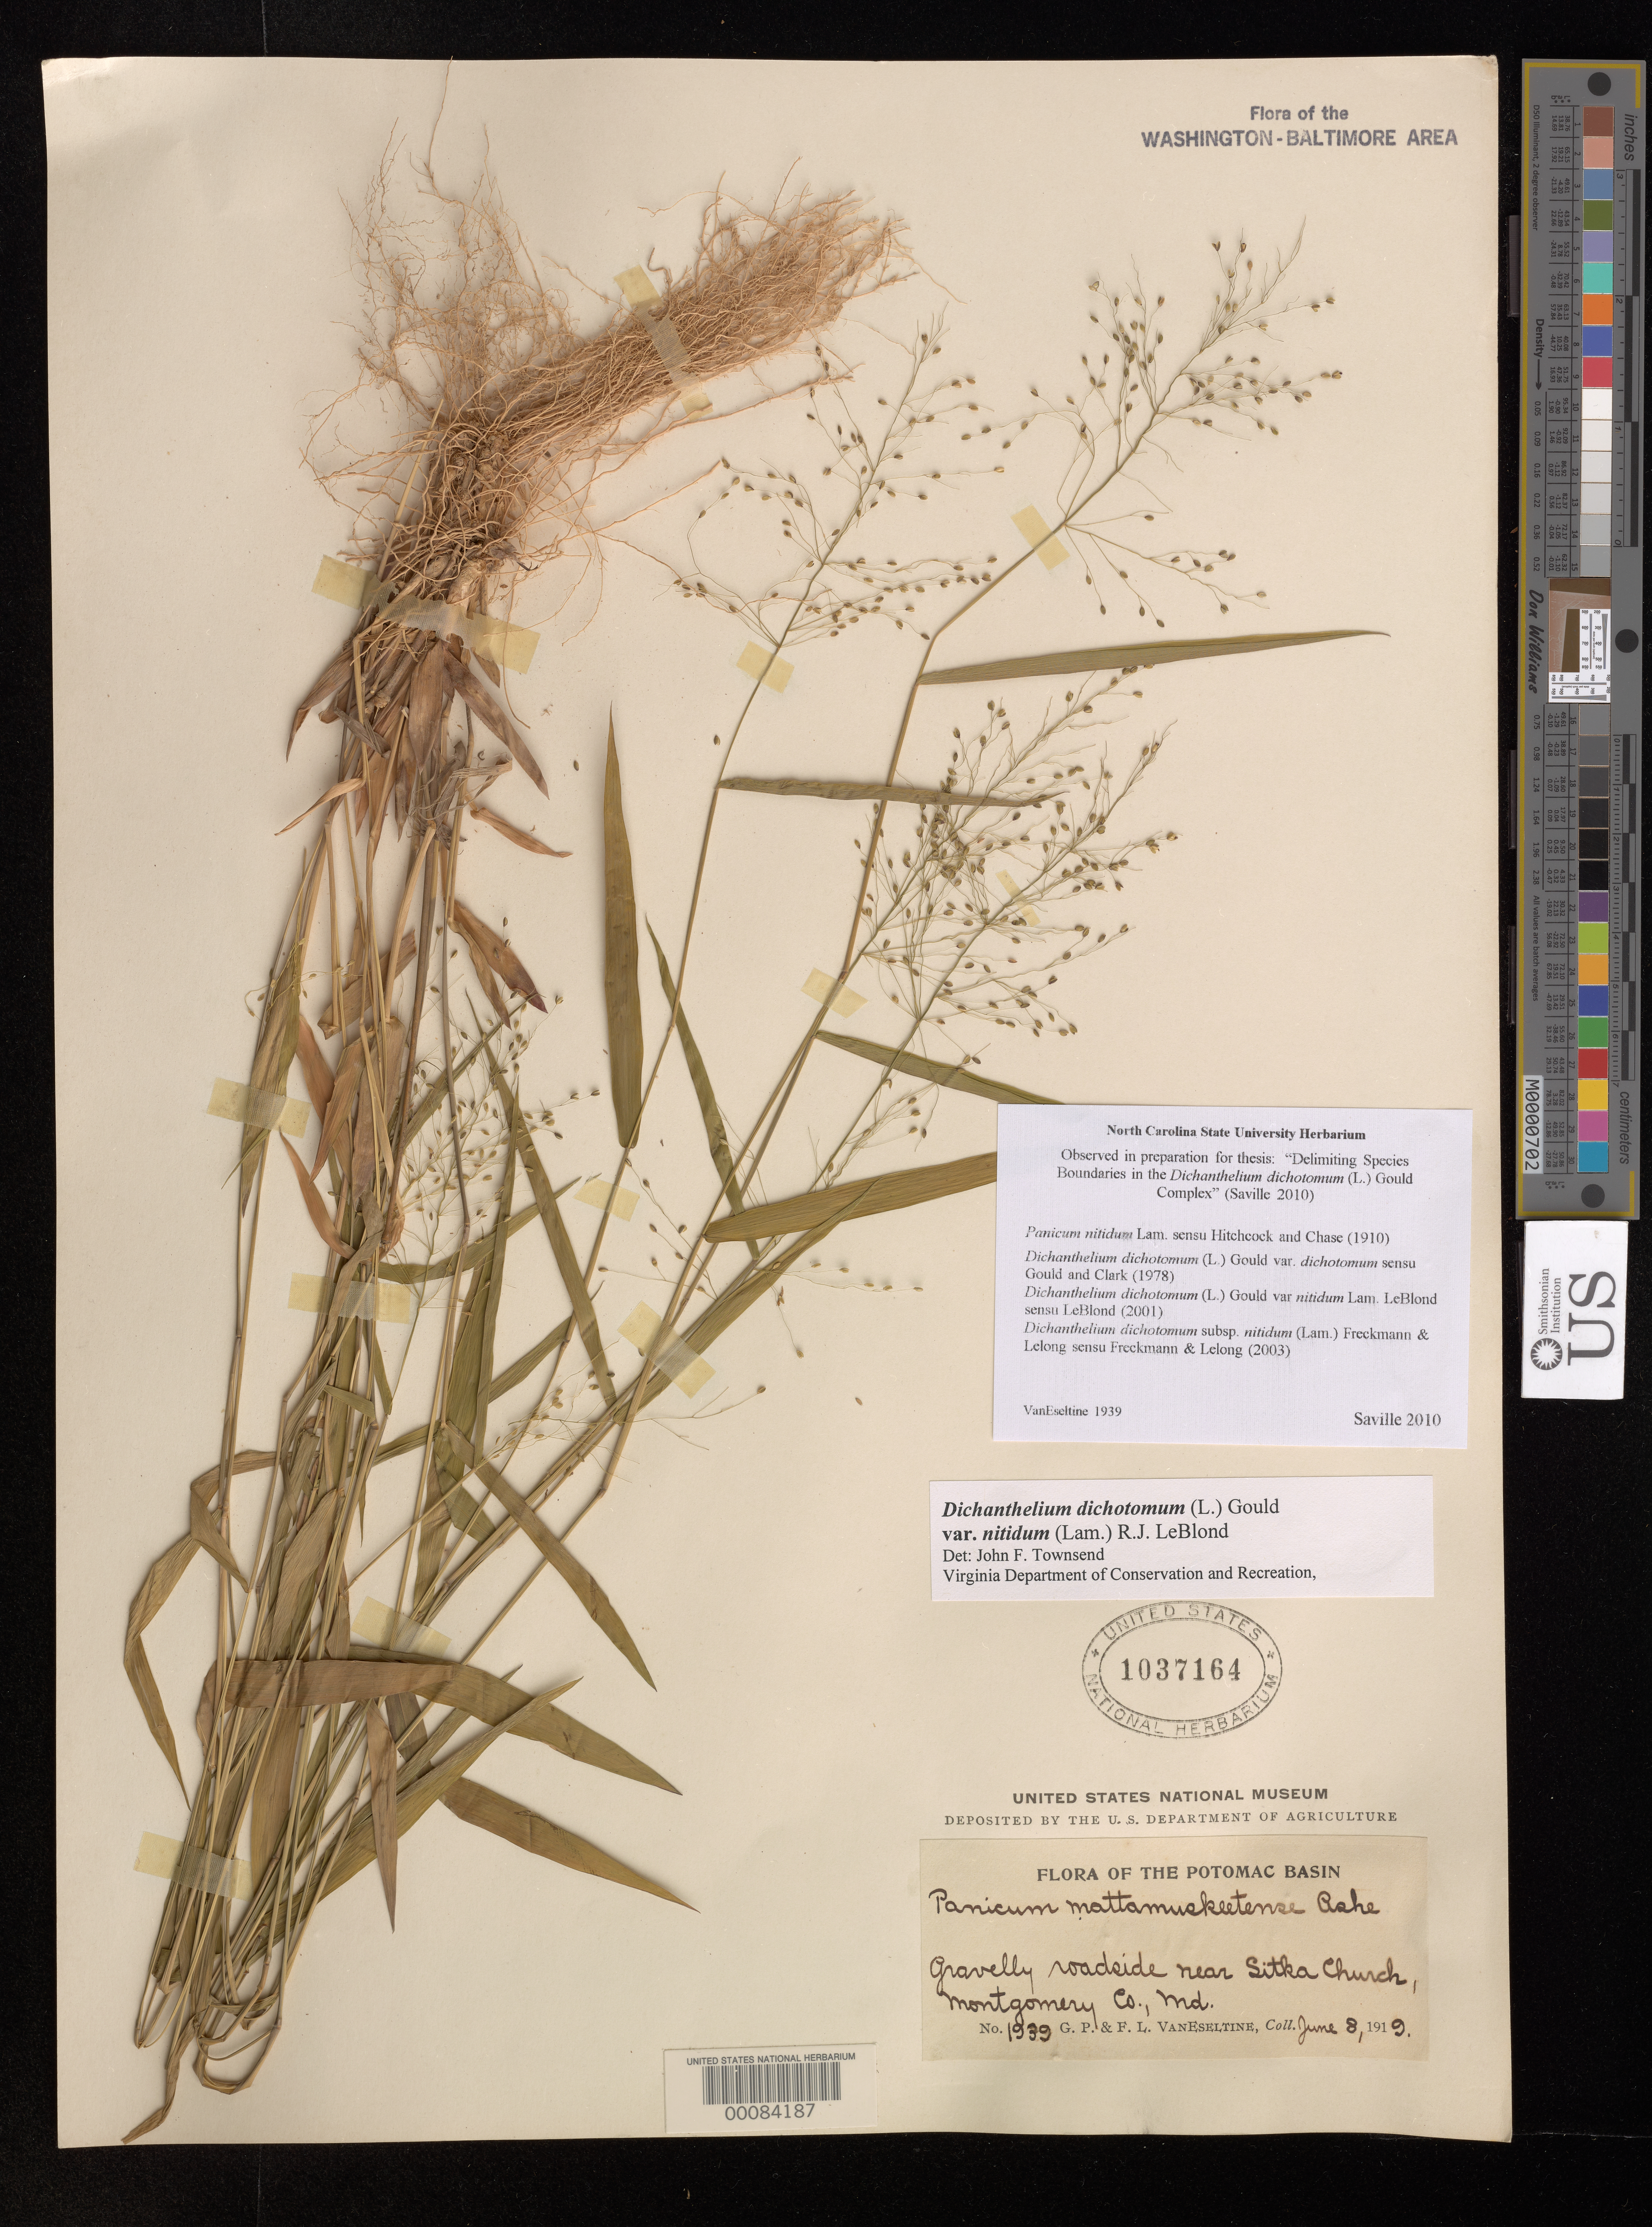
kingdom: Plantae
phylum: Tracheophyta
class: Liliopsida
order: Poales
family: Poaceae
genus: Dichanthelium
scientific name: Dichanthelium dichotomum var. nitidum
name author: (Lam.) LeBlond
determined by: Townsend, John F.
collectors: G. P. Van Eseltine & F. Van eseltine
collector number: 1939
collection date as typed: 08 Jun 1919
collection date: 1919-06-08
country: United States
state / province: Maryland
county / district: Montgomery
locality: Near Sitka Church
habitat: Gravelly roadside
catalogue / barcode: US 1037164